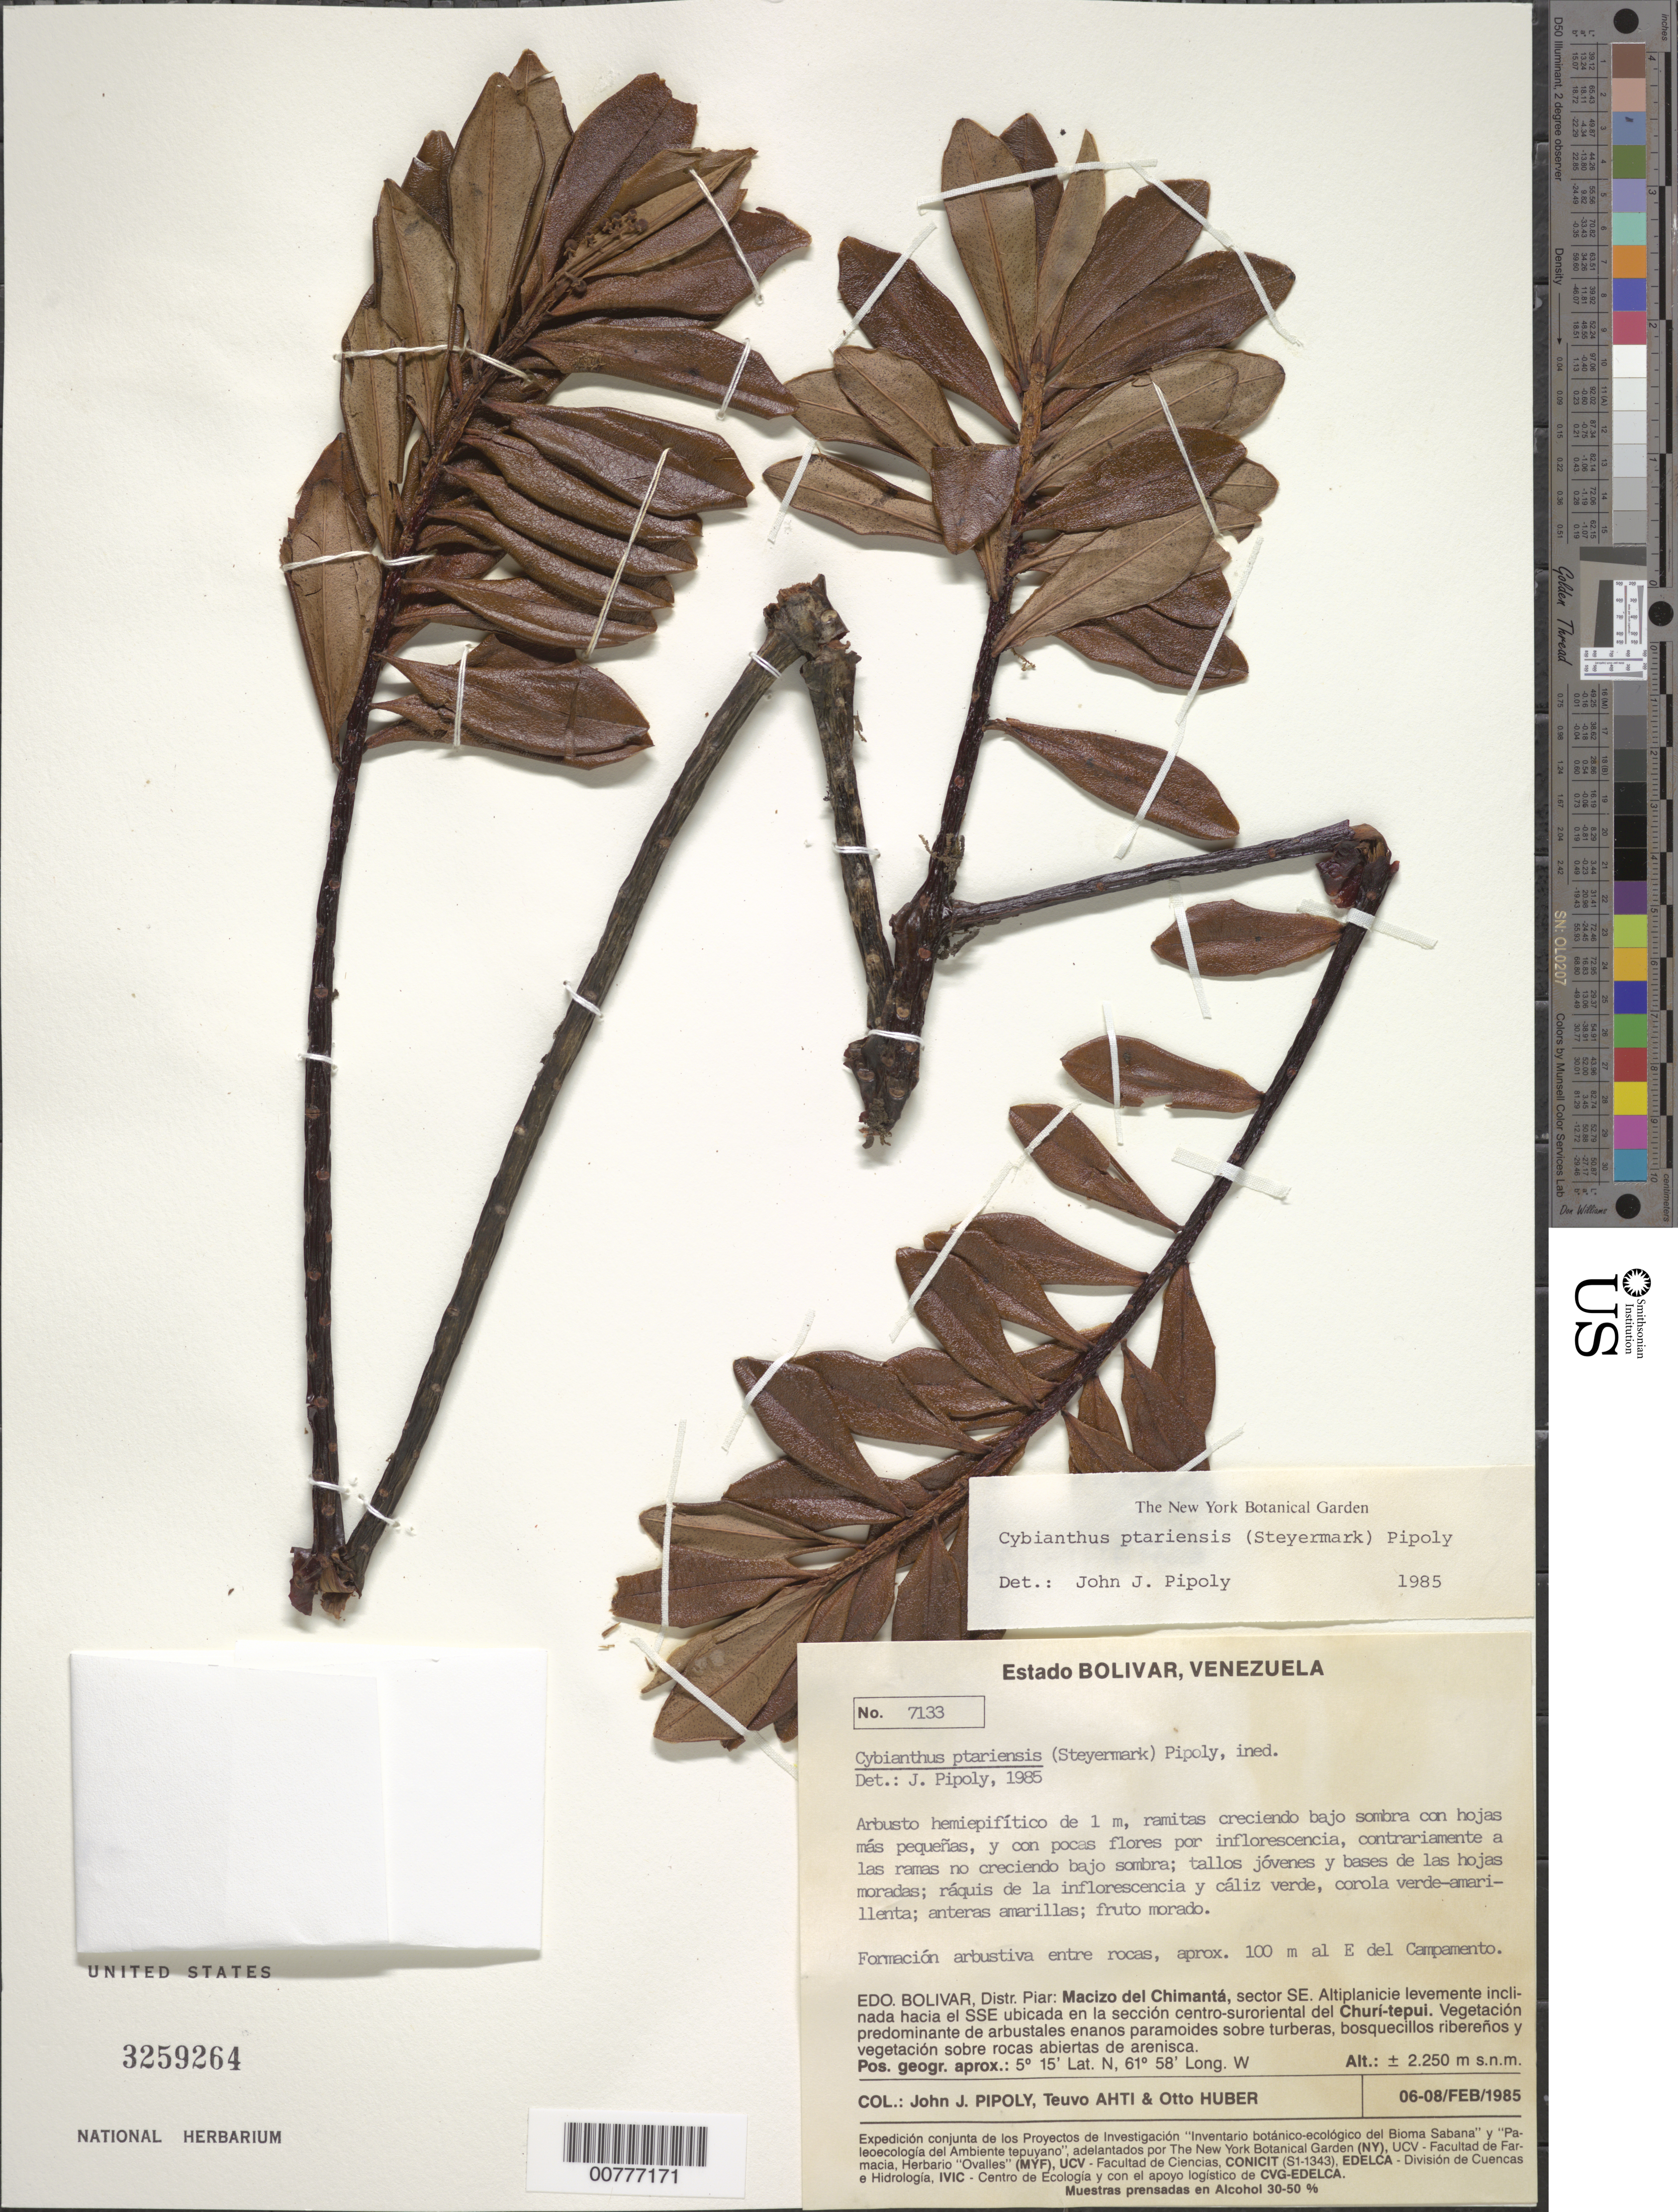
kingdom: Plantae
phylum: Tracheophyta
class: Magnoliopsida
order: Ericales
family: Primulaceae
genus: Cybianthus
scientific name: Cybianthus ptariensis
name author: (Steyerm.) Pipoly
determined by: Pipoly, J. J., III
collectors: J. J. Pipoly, T. T. Ahti & O. Huber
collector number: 7133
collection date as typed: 6-Feb-85 to 8-Feb-85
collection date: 1985-02-06/1985-02-08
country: Venezuela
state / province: Bolívar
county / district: Piar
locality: Macizo del Chimantá, sector SE; seccion centro-suroriental del Churi-tepuí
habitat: Arbustales enanos paramoides sobre turberas, bosquecillos riberenos y veg sobre rocas abiertas de arenisca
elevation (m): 2250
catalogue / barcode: US 3259264